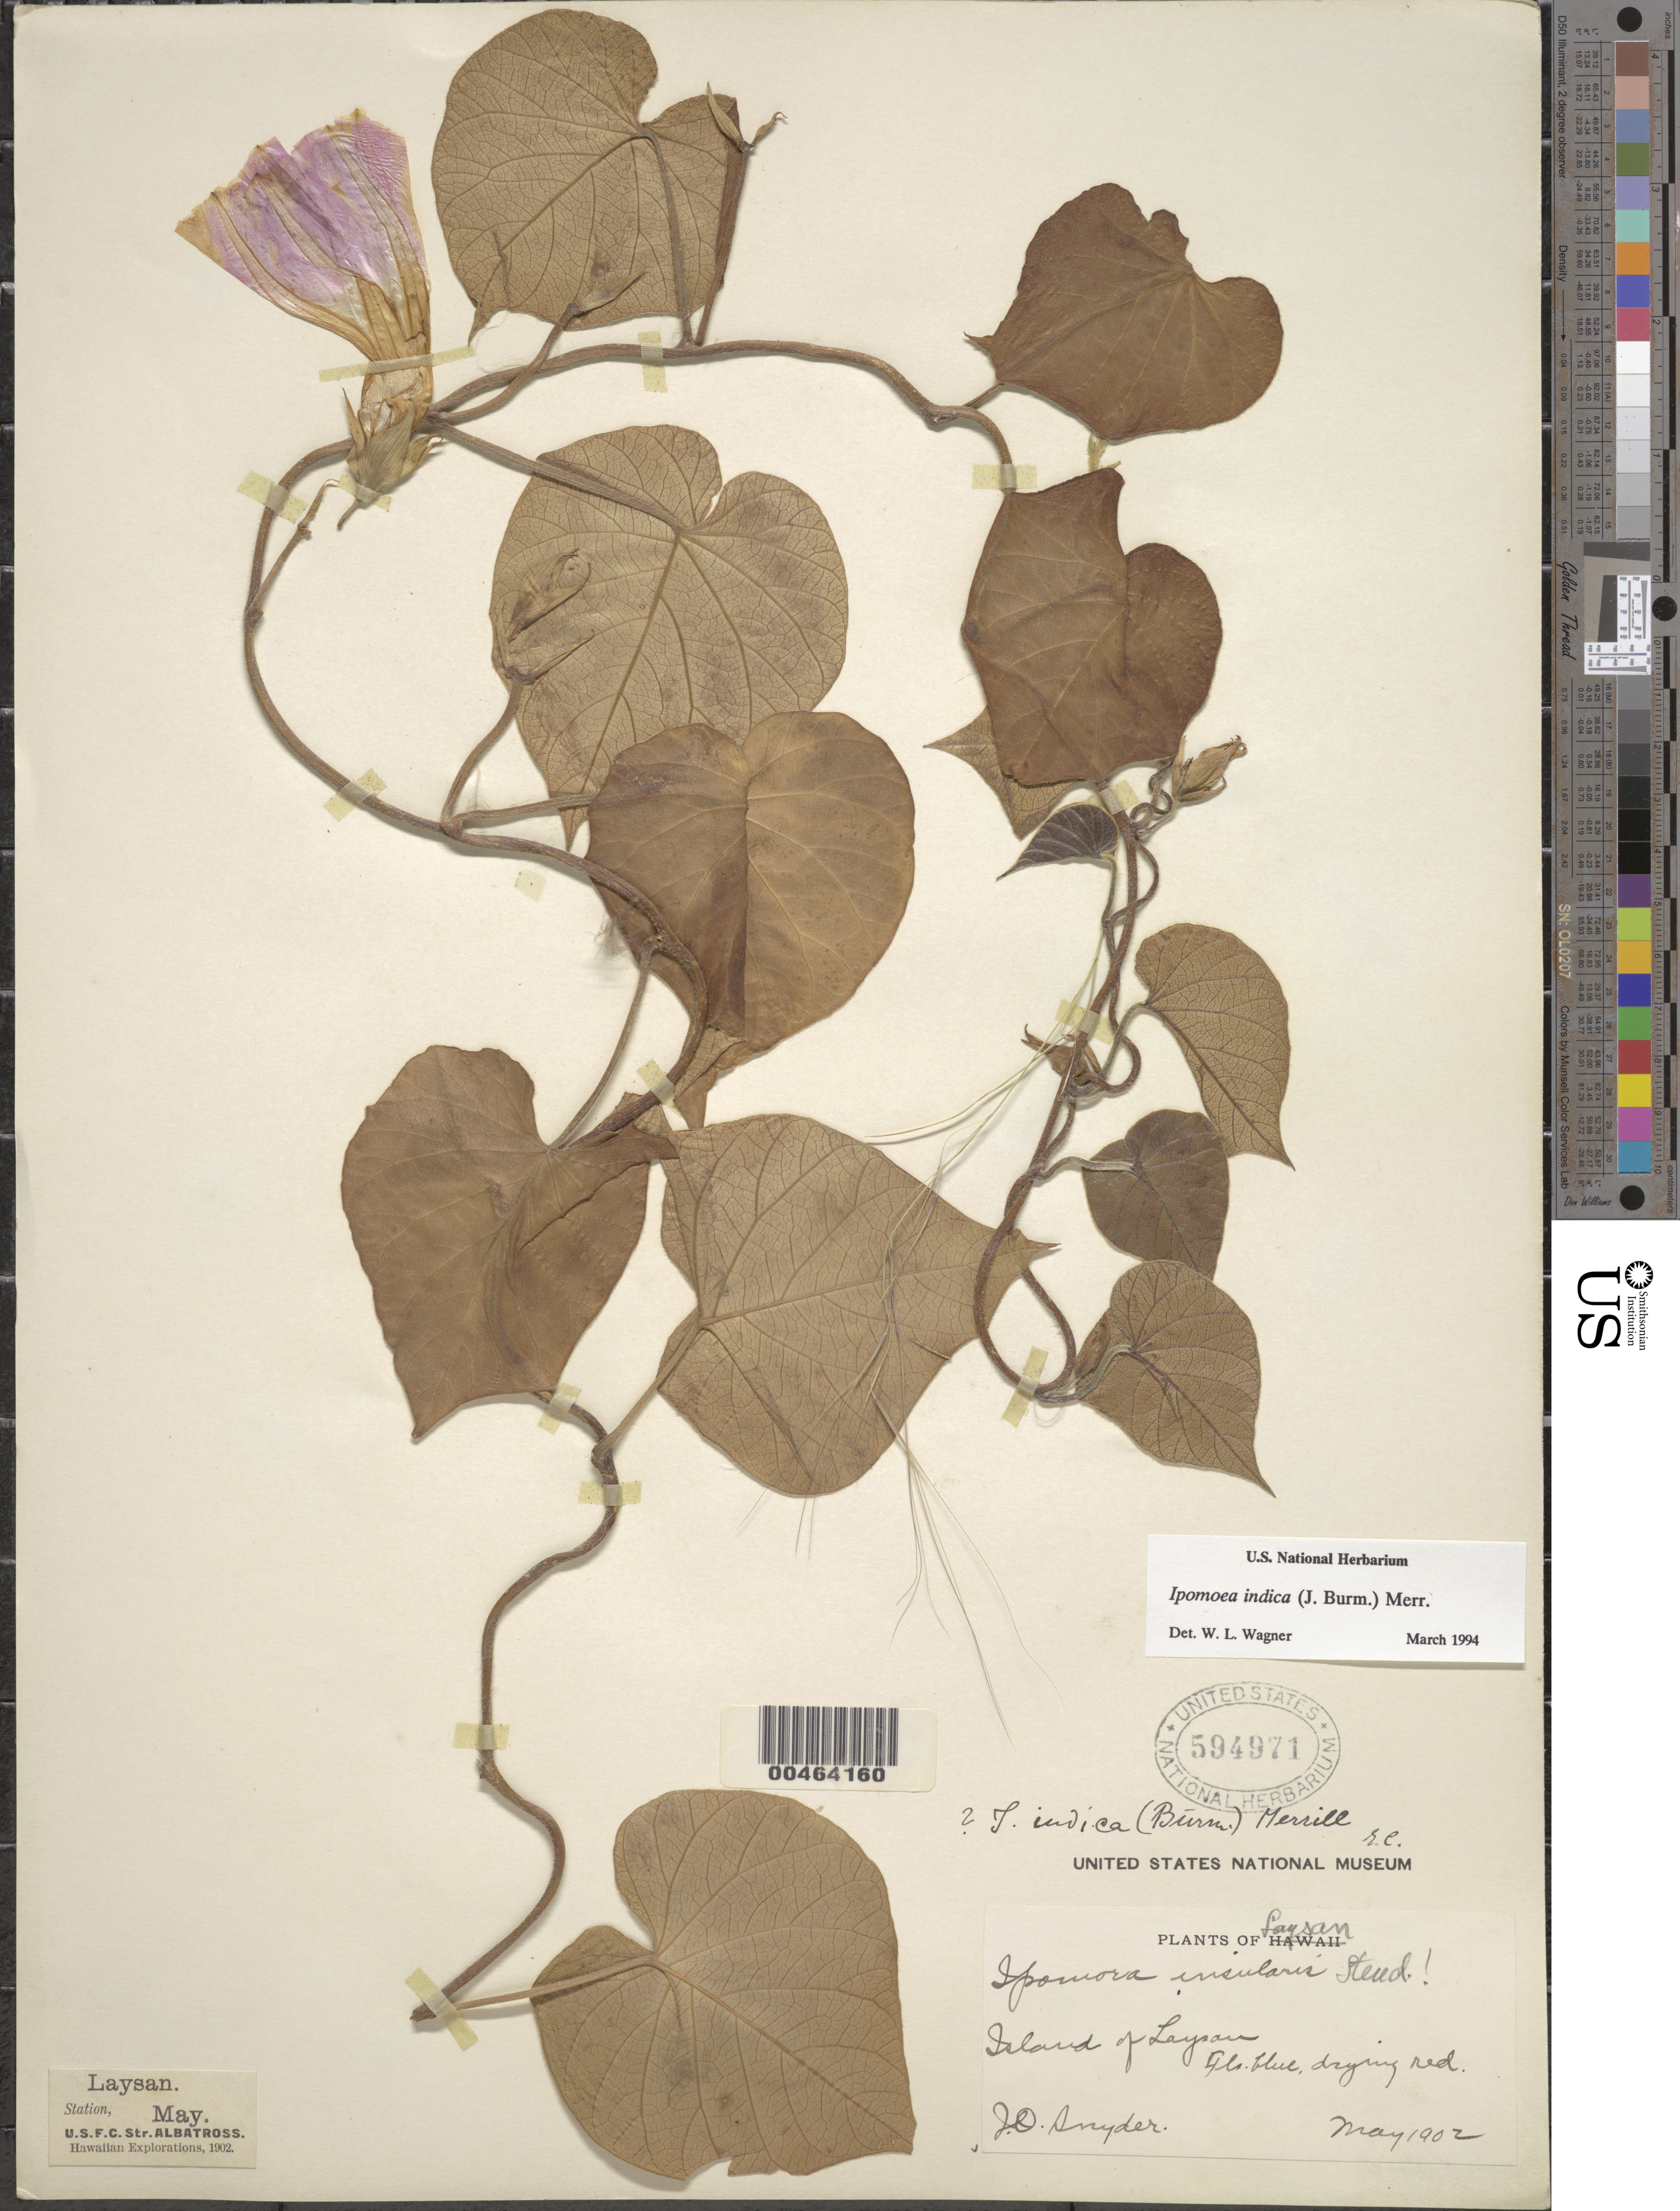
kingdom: Plantae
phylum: Tracheophyta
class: Magnoliopsida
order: Solanales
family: Convolvulaceae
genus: Ipomoea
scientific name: Ipomoea indica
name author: (Burm.) Merr.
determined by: Wagner, W. L., (BOT), Smithsonian Institution - National Museum of Natural History (UNITED STATES)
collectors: J. Snyder, U.S.F.C. Str. Albatross & Hawaiian Explorations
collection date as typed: May 1902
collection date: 1902-05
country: United States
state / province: Hawaii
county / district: Honolulu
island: Laysan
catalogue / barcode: US 594971